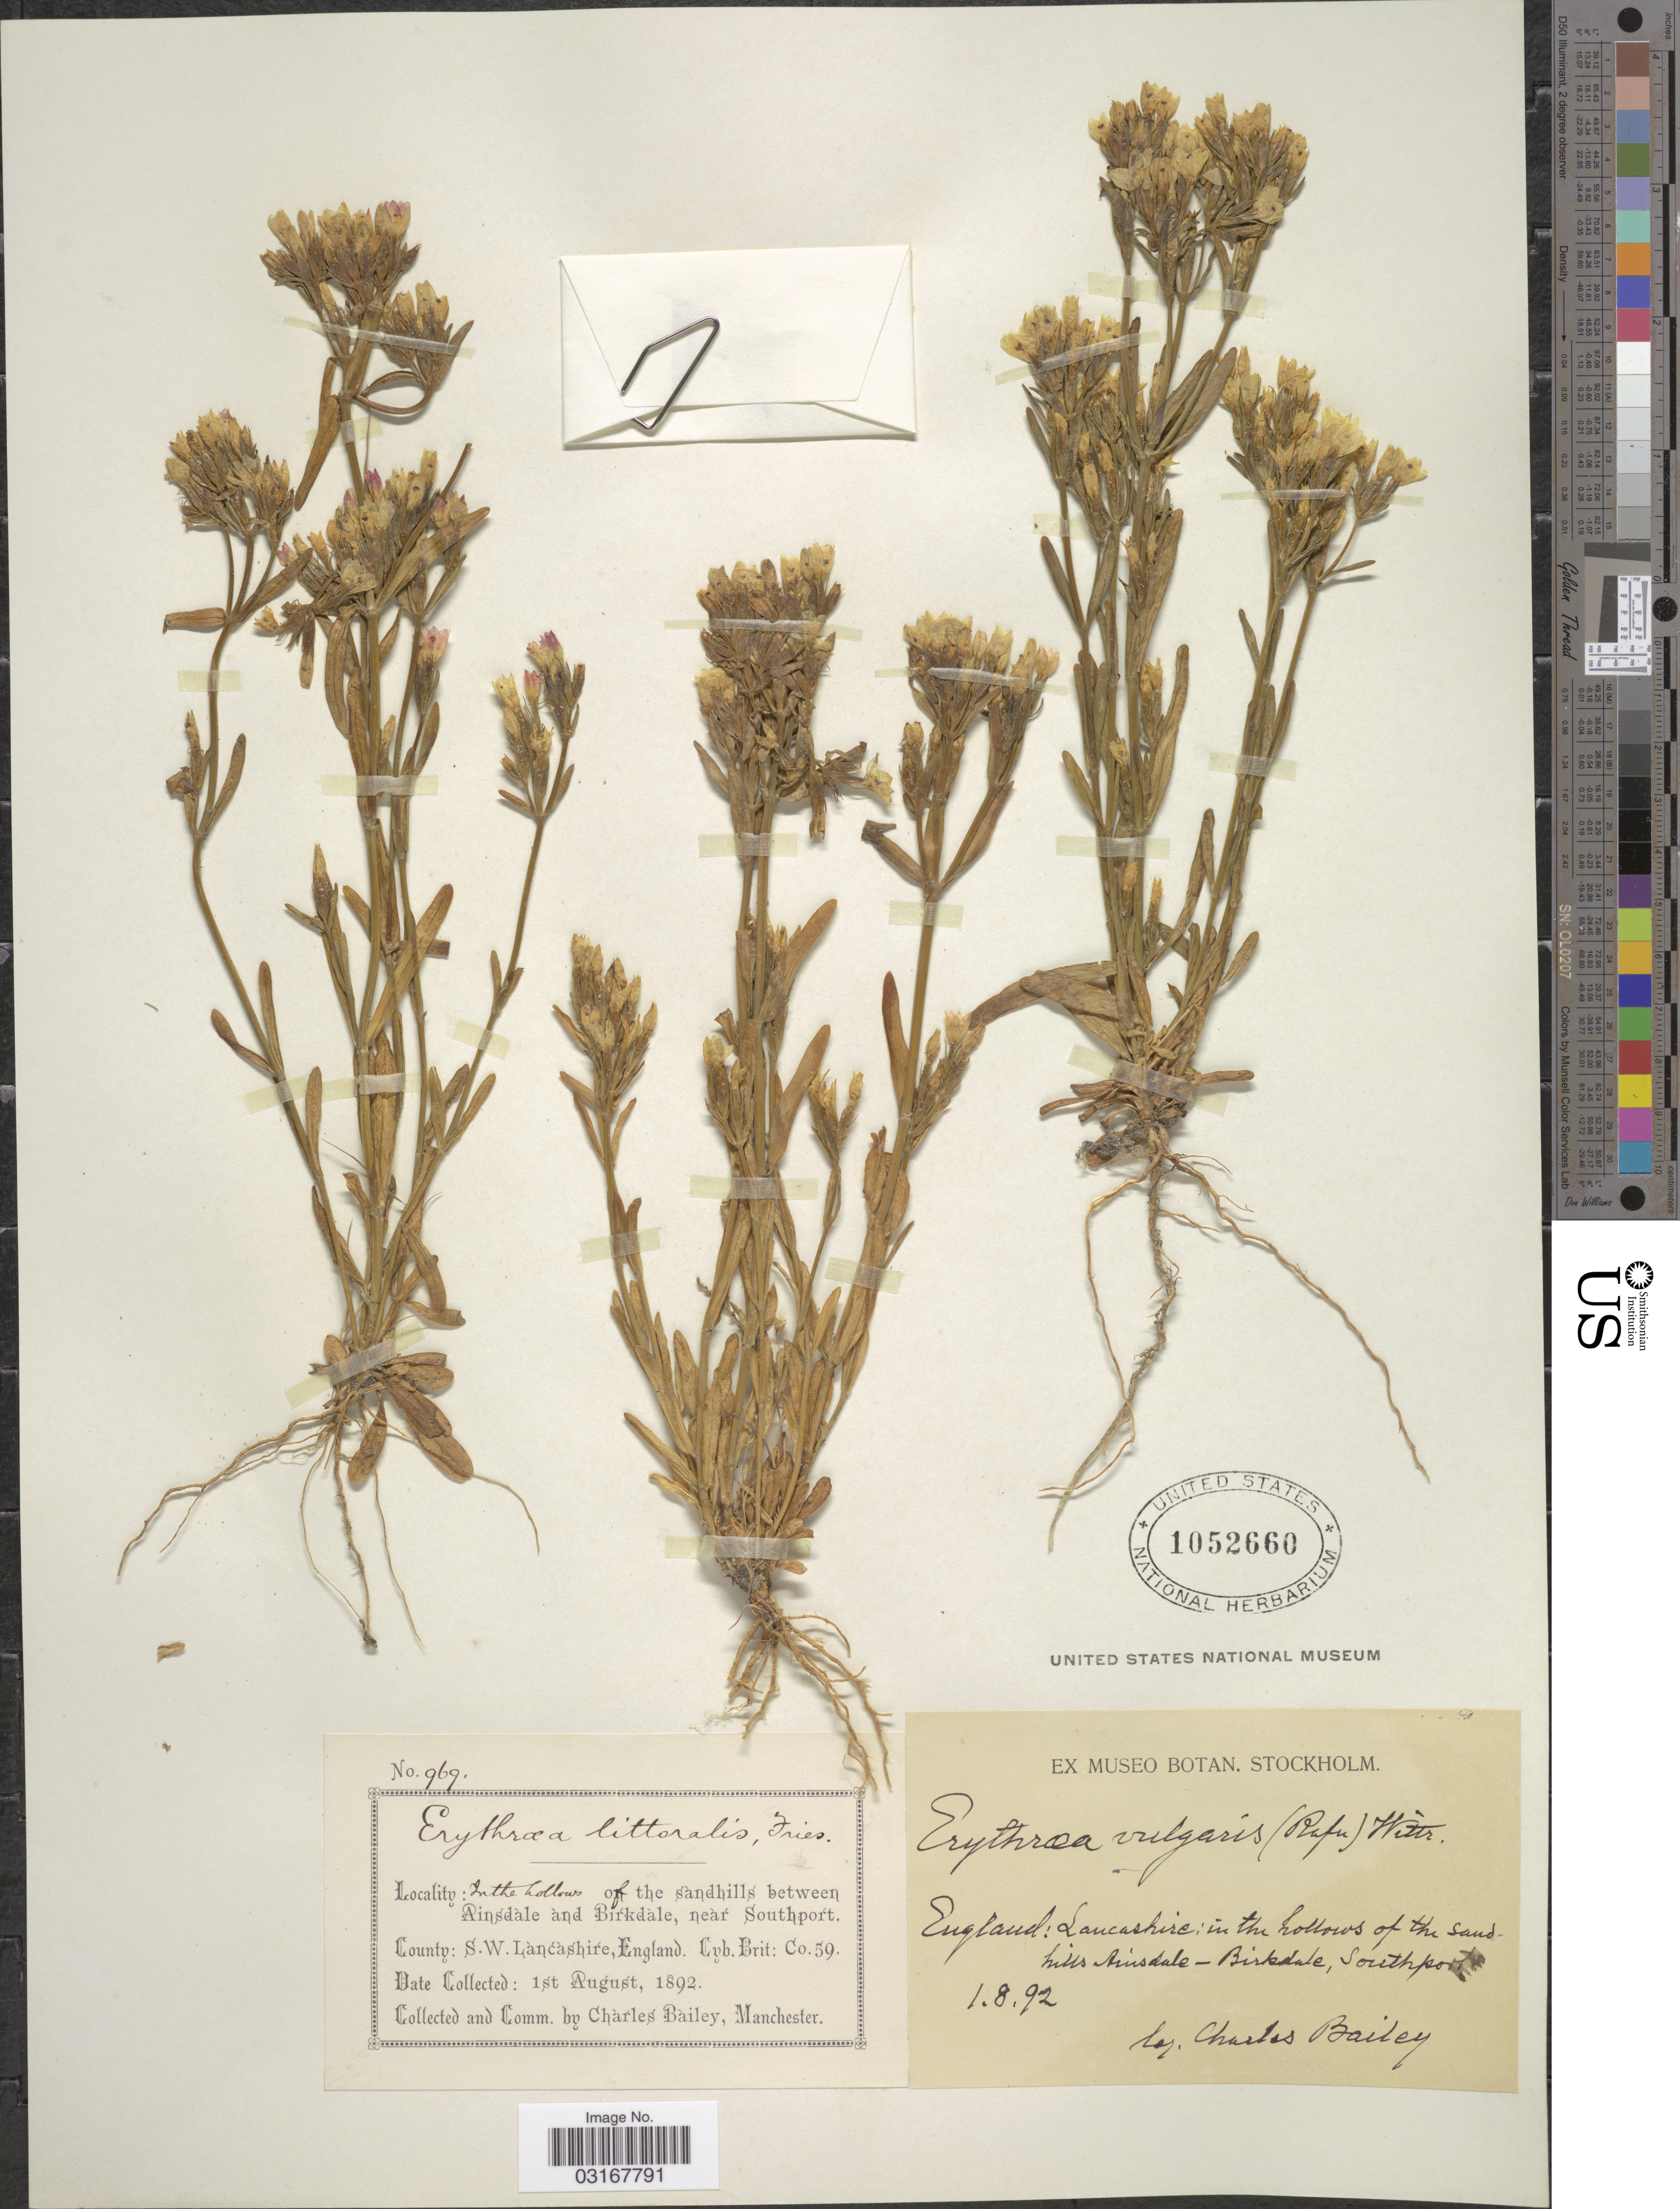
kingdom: Plantae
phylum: Tracheophyta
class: Magnoliopsida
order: Gentianales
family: Gentianaceae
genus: Centaurium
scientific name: Centaurium vulgaris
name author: Godr.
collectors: C. Bailey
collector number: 969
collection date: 1892-08-01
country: United Kingdom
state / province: England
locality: In the hollows of the sandhills between Ainsdale and Birkdale, near Southport. County: S.W. Lancashire.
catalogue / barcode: US 1052660